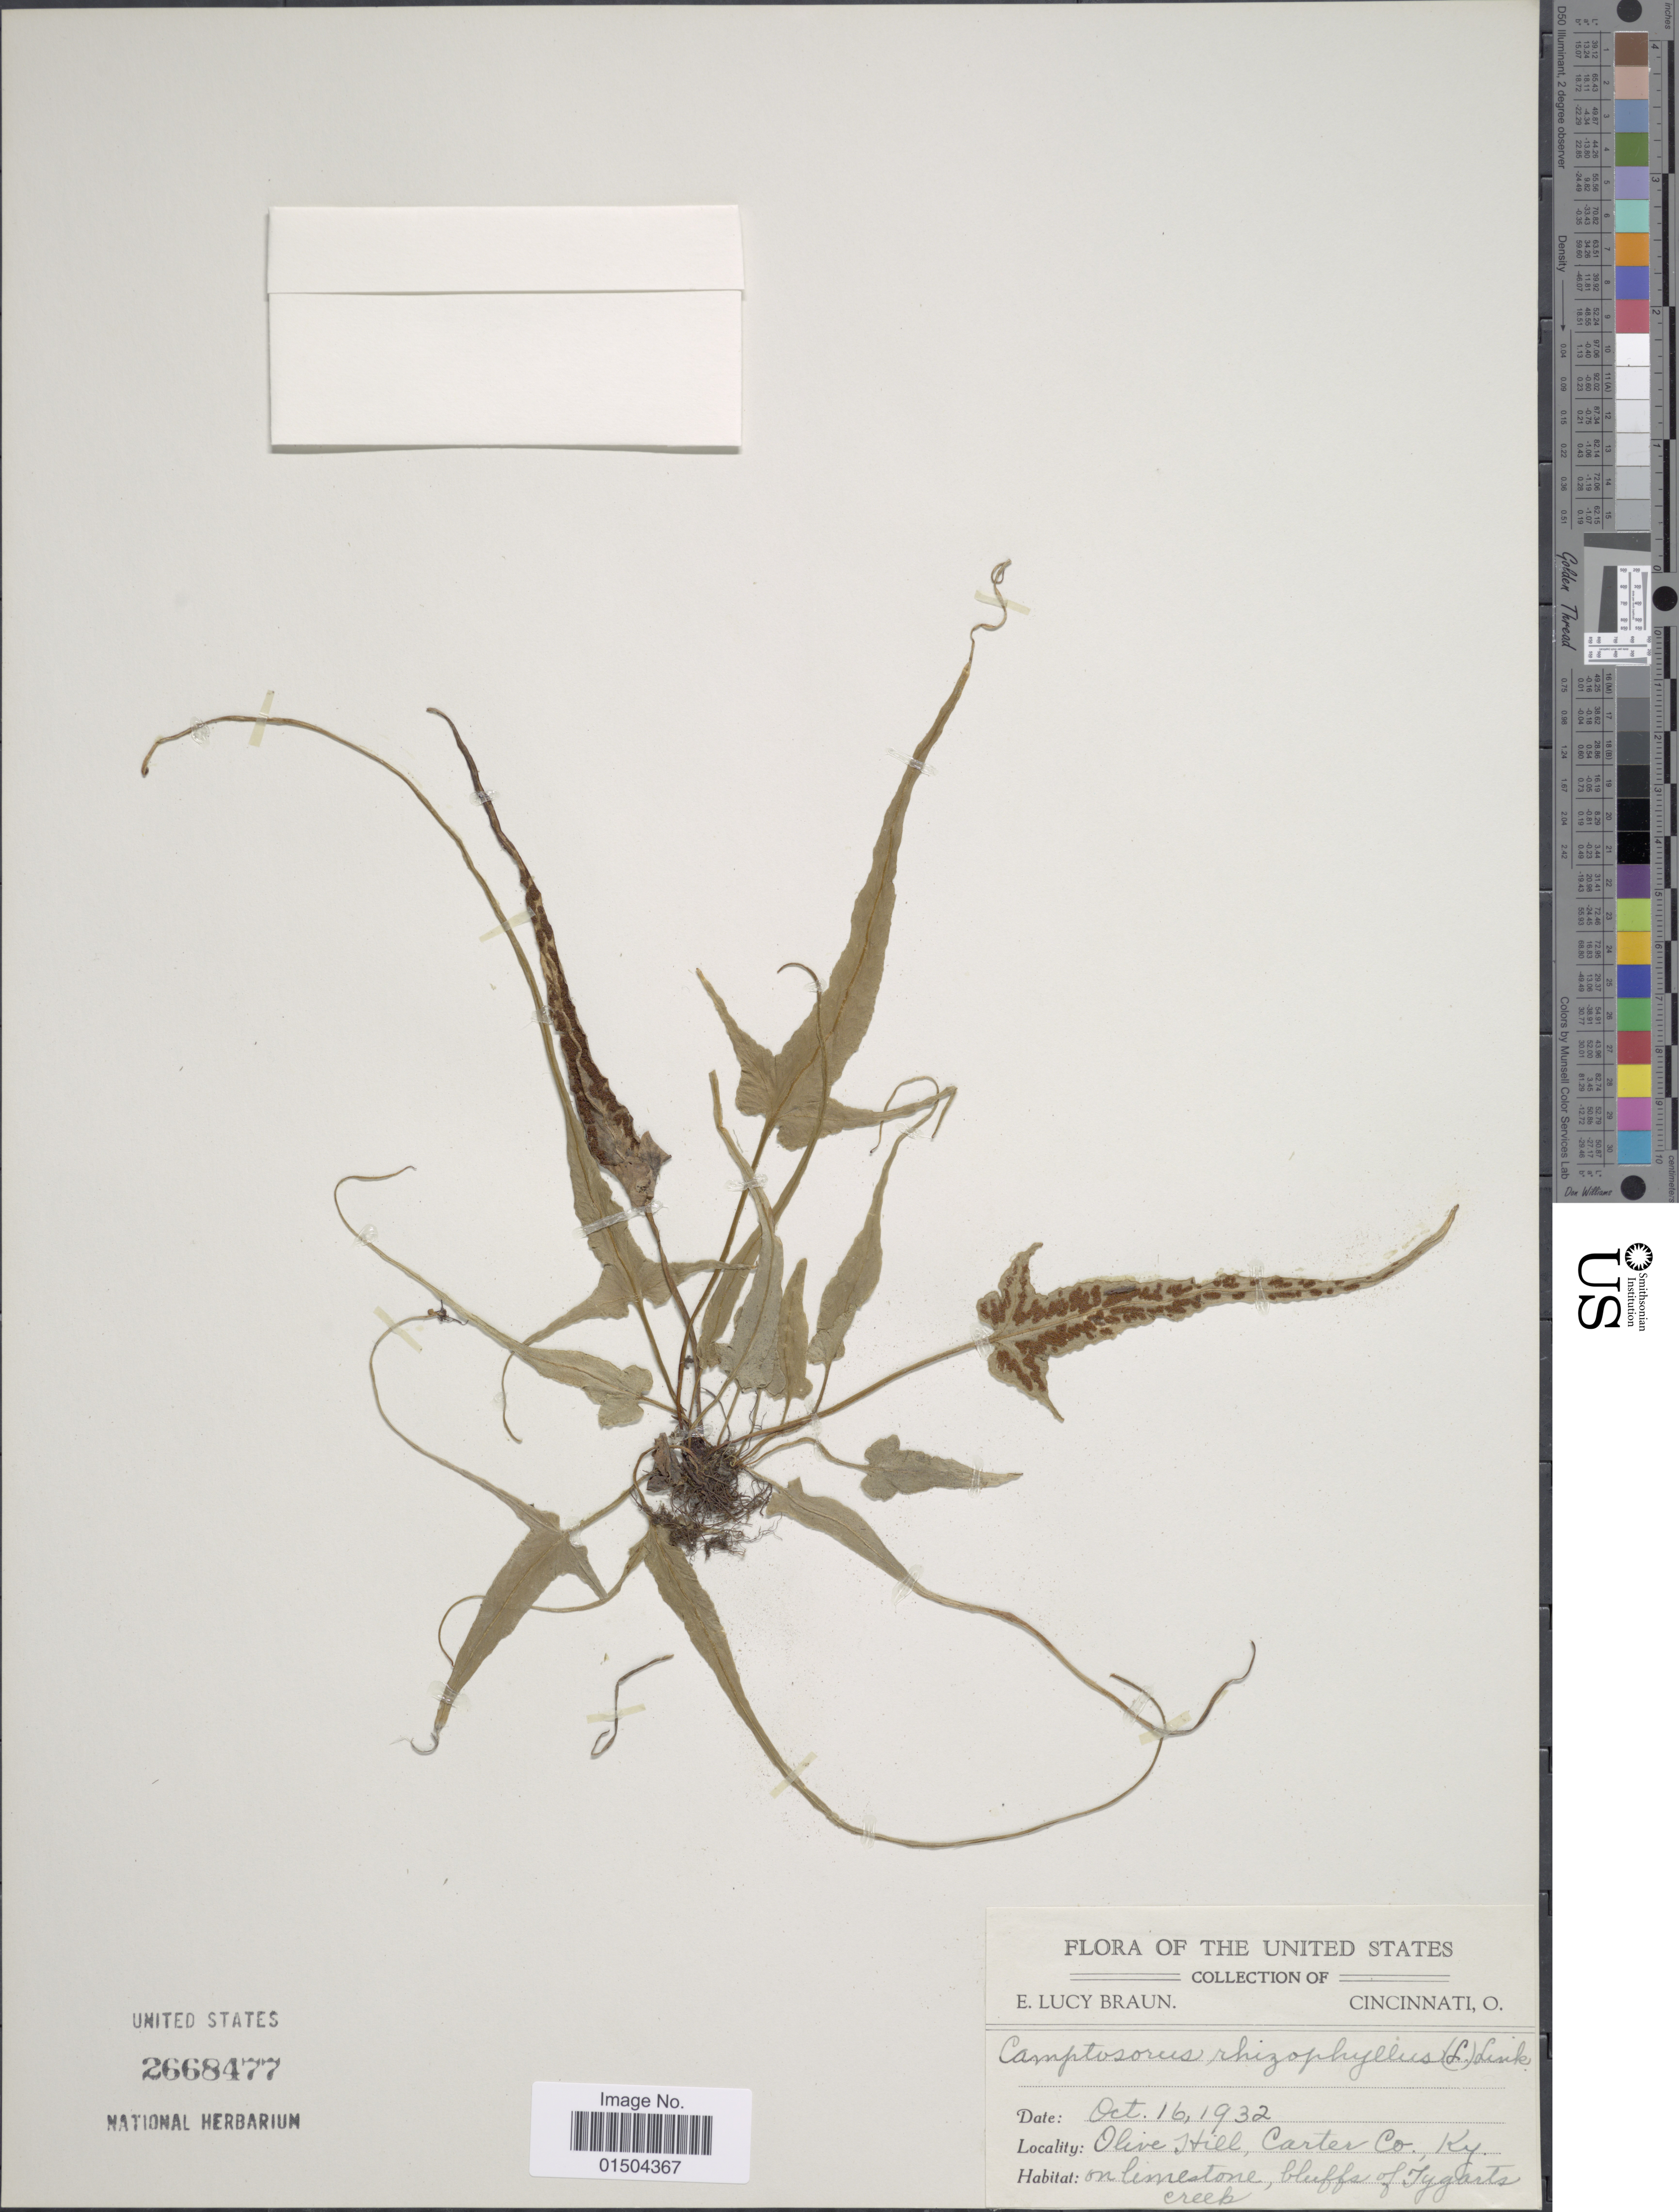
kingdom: Plantae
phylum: Tracheophyta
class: Polypodiopsida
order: Polypodiales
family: Aspleniaceae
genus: Asplenium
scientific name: Asplenium rhizophyllum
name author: L.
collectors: E. L. Braun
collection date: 1932-10-16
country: United States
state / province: Kentucky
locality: Olive Hill, Carter Co. On limestone, bluffs of Tygarts creek.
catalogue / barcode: US 2668477